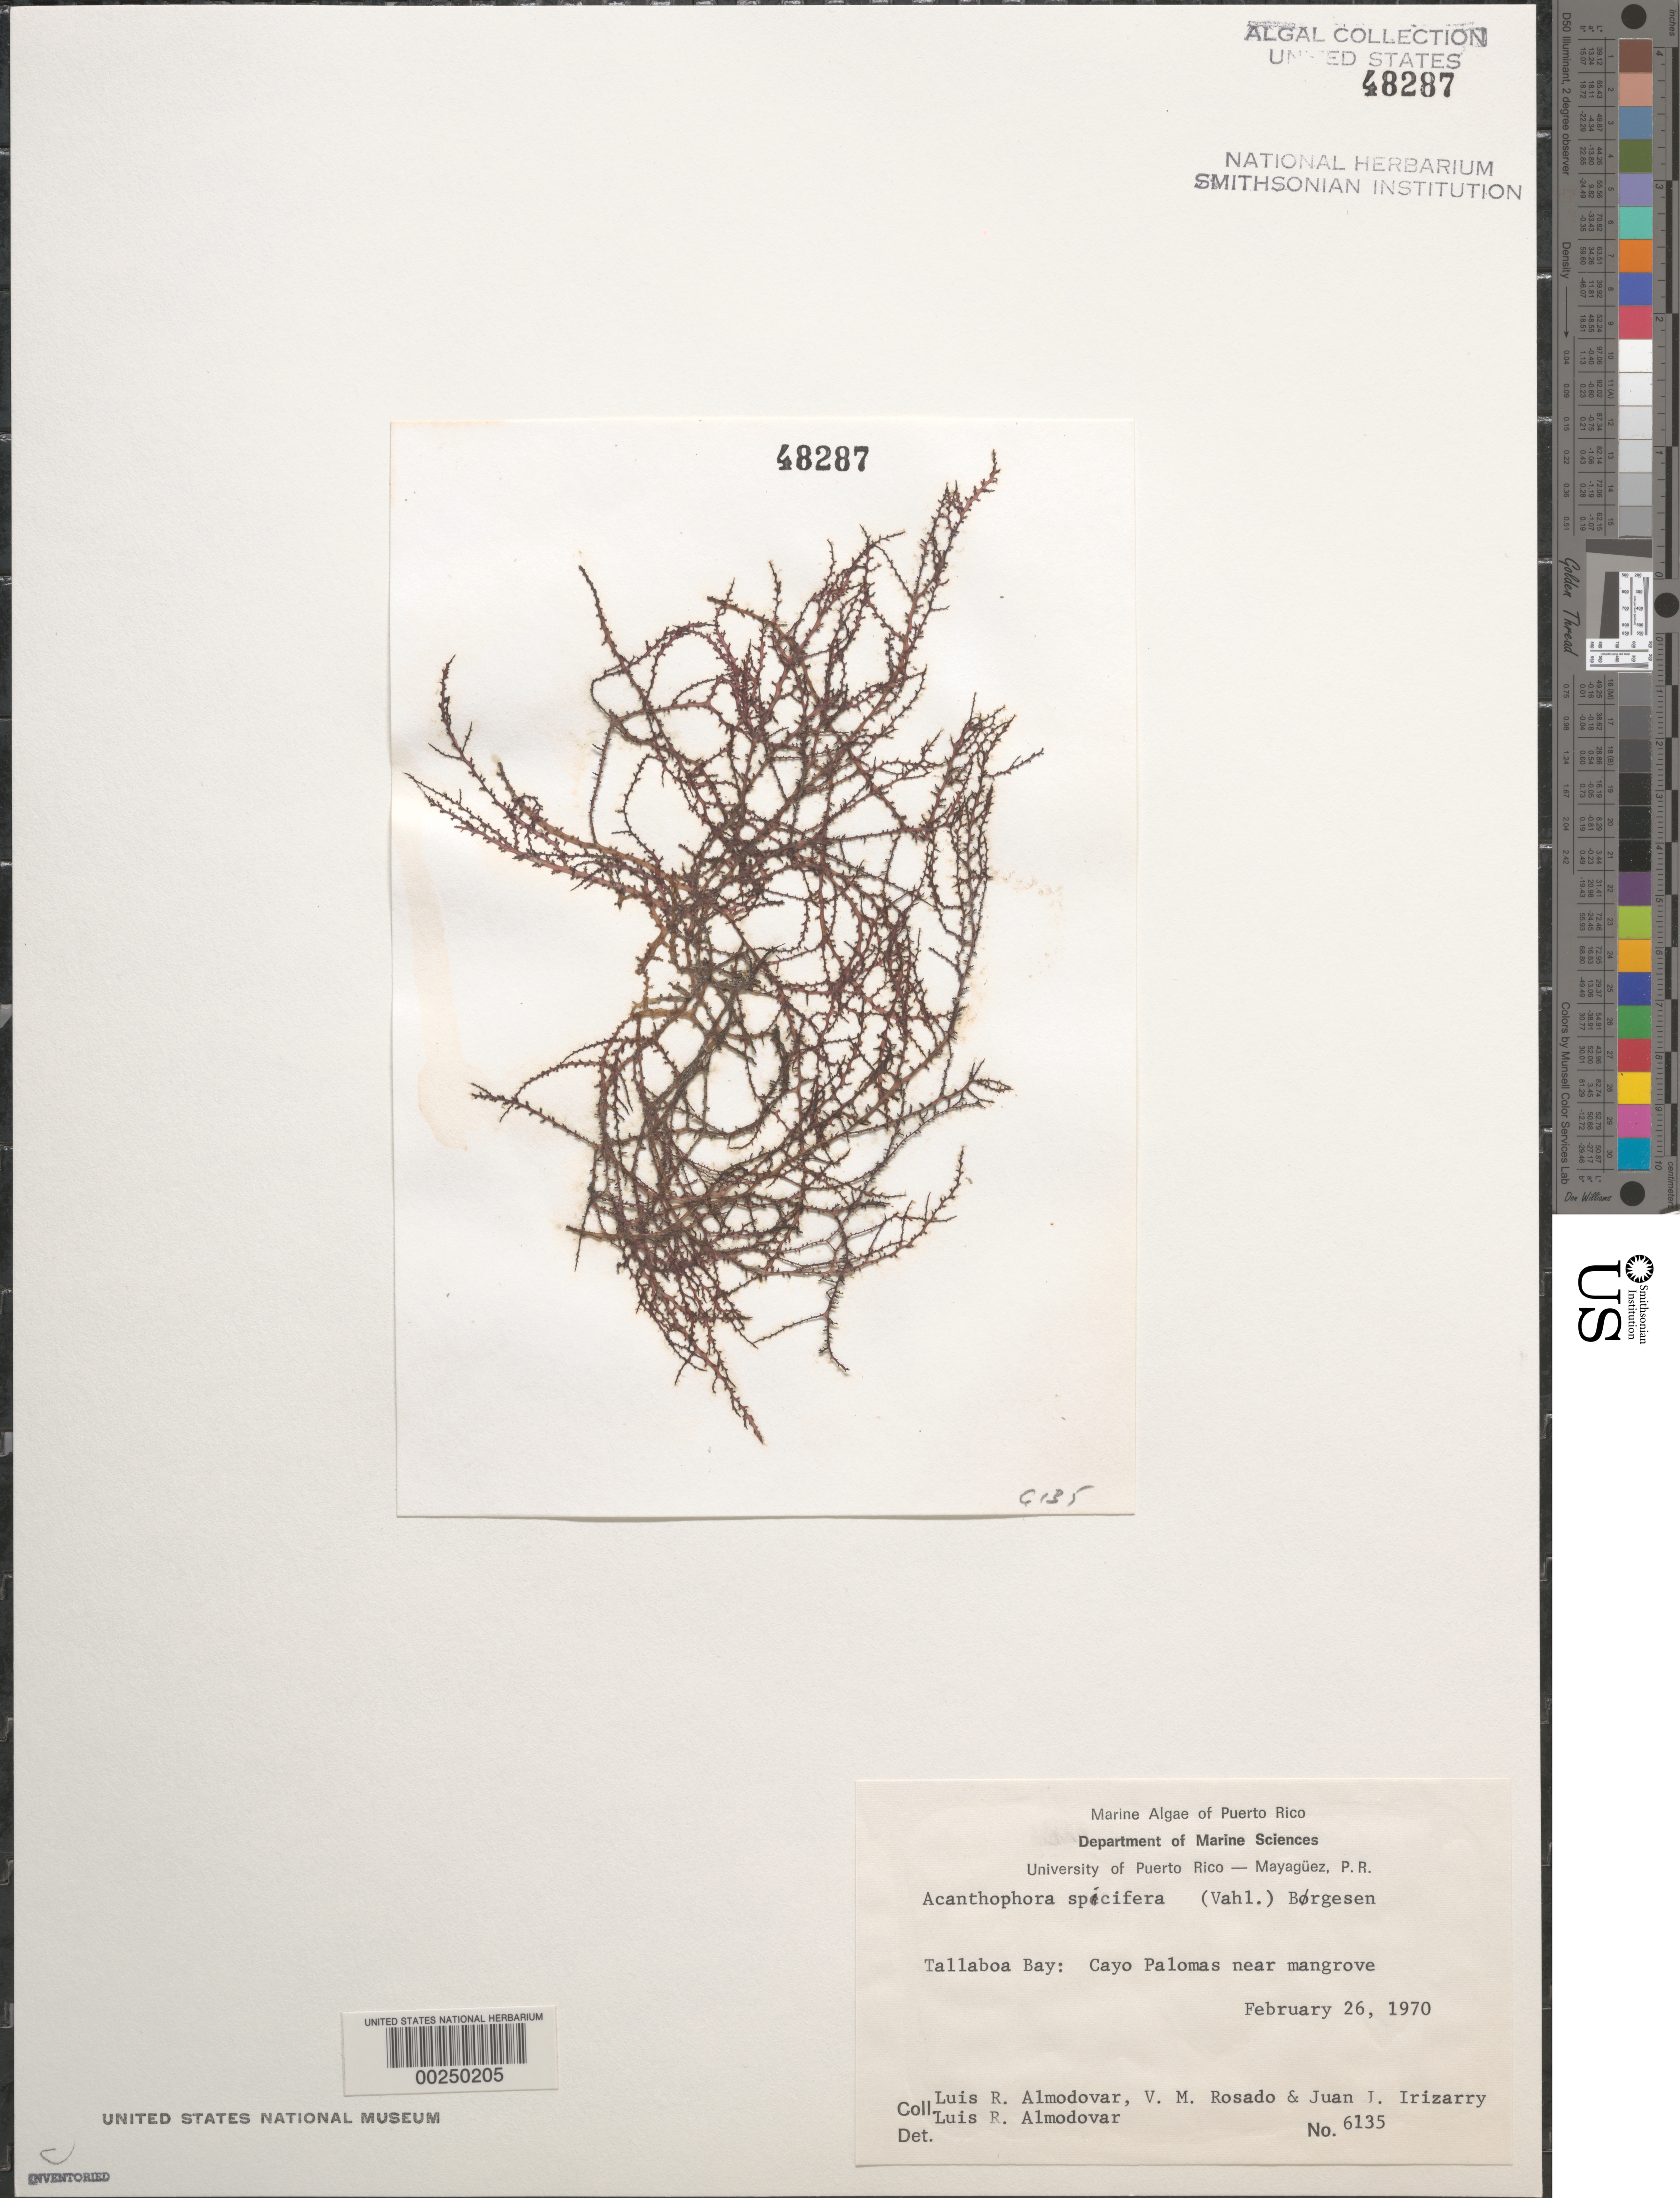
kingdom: Plantae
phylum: Rhodophyta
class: Florideophyceae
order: Ceramiales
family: Rhodomelaceae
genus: Acanthophora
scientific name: Acanthophora spicifera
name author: (Vahl) Børgesen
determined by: Almodovar, L. R.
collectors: L. Almodovar, V. Rosado & J. Irizarry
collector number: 6135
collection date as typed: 26 Feb 1970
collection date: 1970-02-26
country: Puerto Rico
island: Cayo Palomas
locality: Tallaboa Bay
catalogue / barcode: US 48287